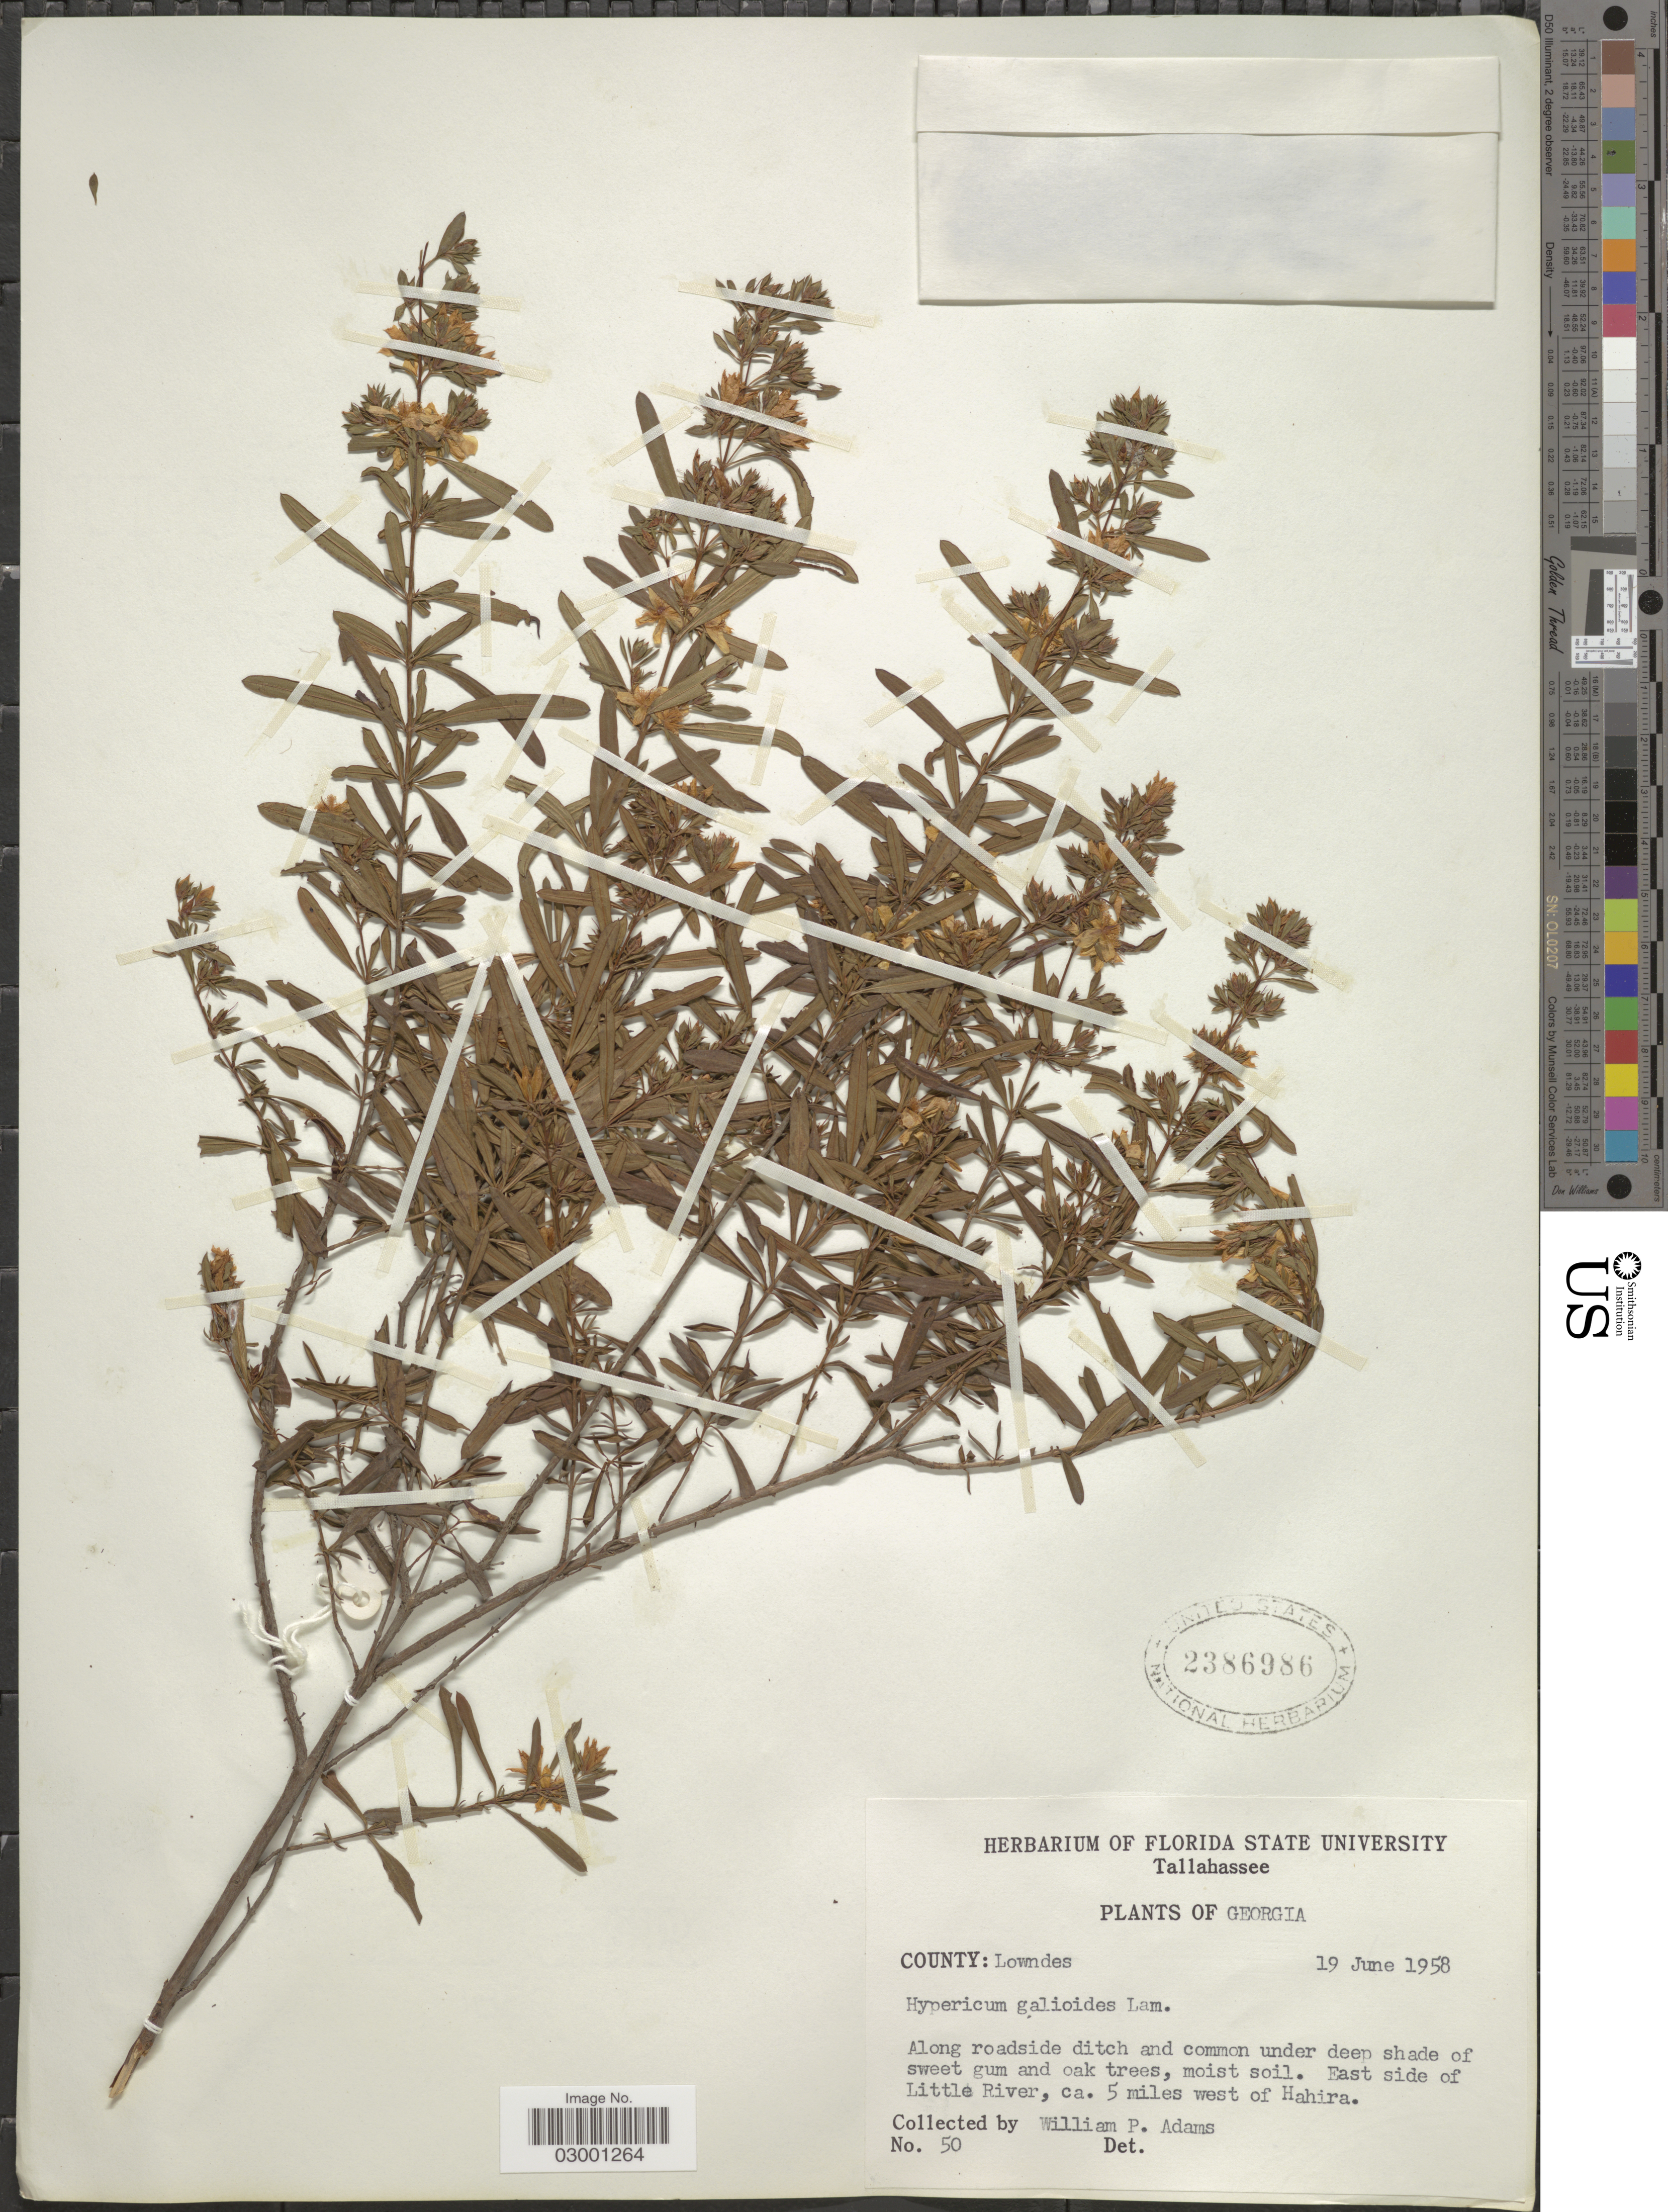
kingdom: Plantae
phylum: Tracheophyta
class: Magnoliopsida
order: Malpighiales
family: Hypericaceae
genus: Hypericum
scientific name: Hypericum galioides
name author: Lam.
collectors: W. P. Adams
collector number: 50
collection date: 1958-06-19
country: United States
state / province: Georgia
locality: County: Lowndes. Along roadside ditch and common under deep shade of sweet gum and oak trees,moist. East side of Little River, ca. 5 miles west of Hahira.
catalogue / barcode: US 2386986